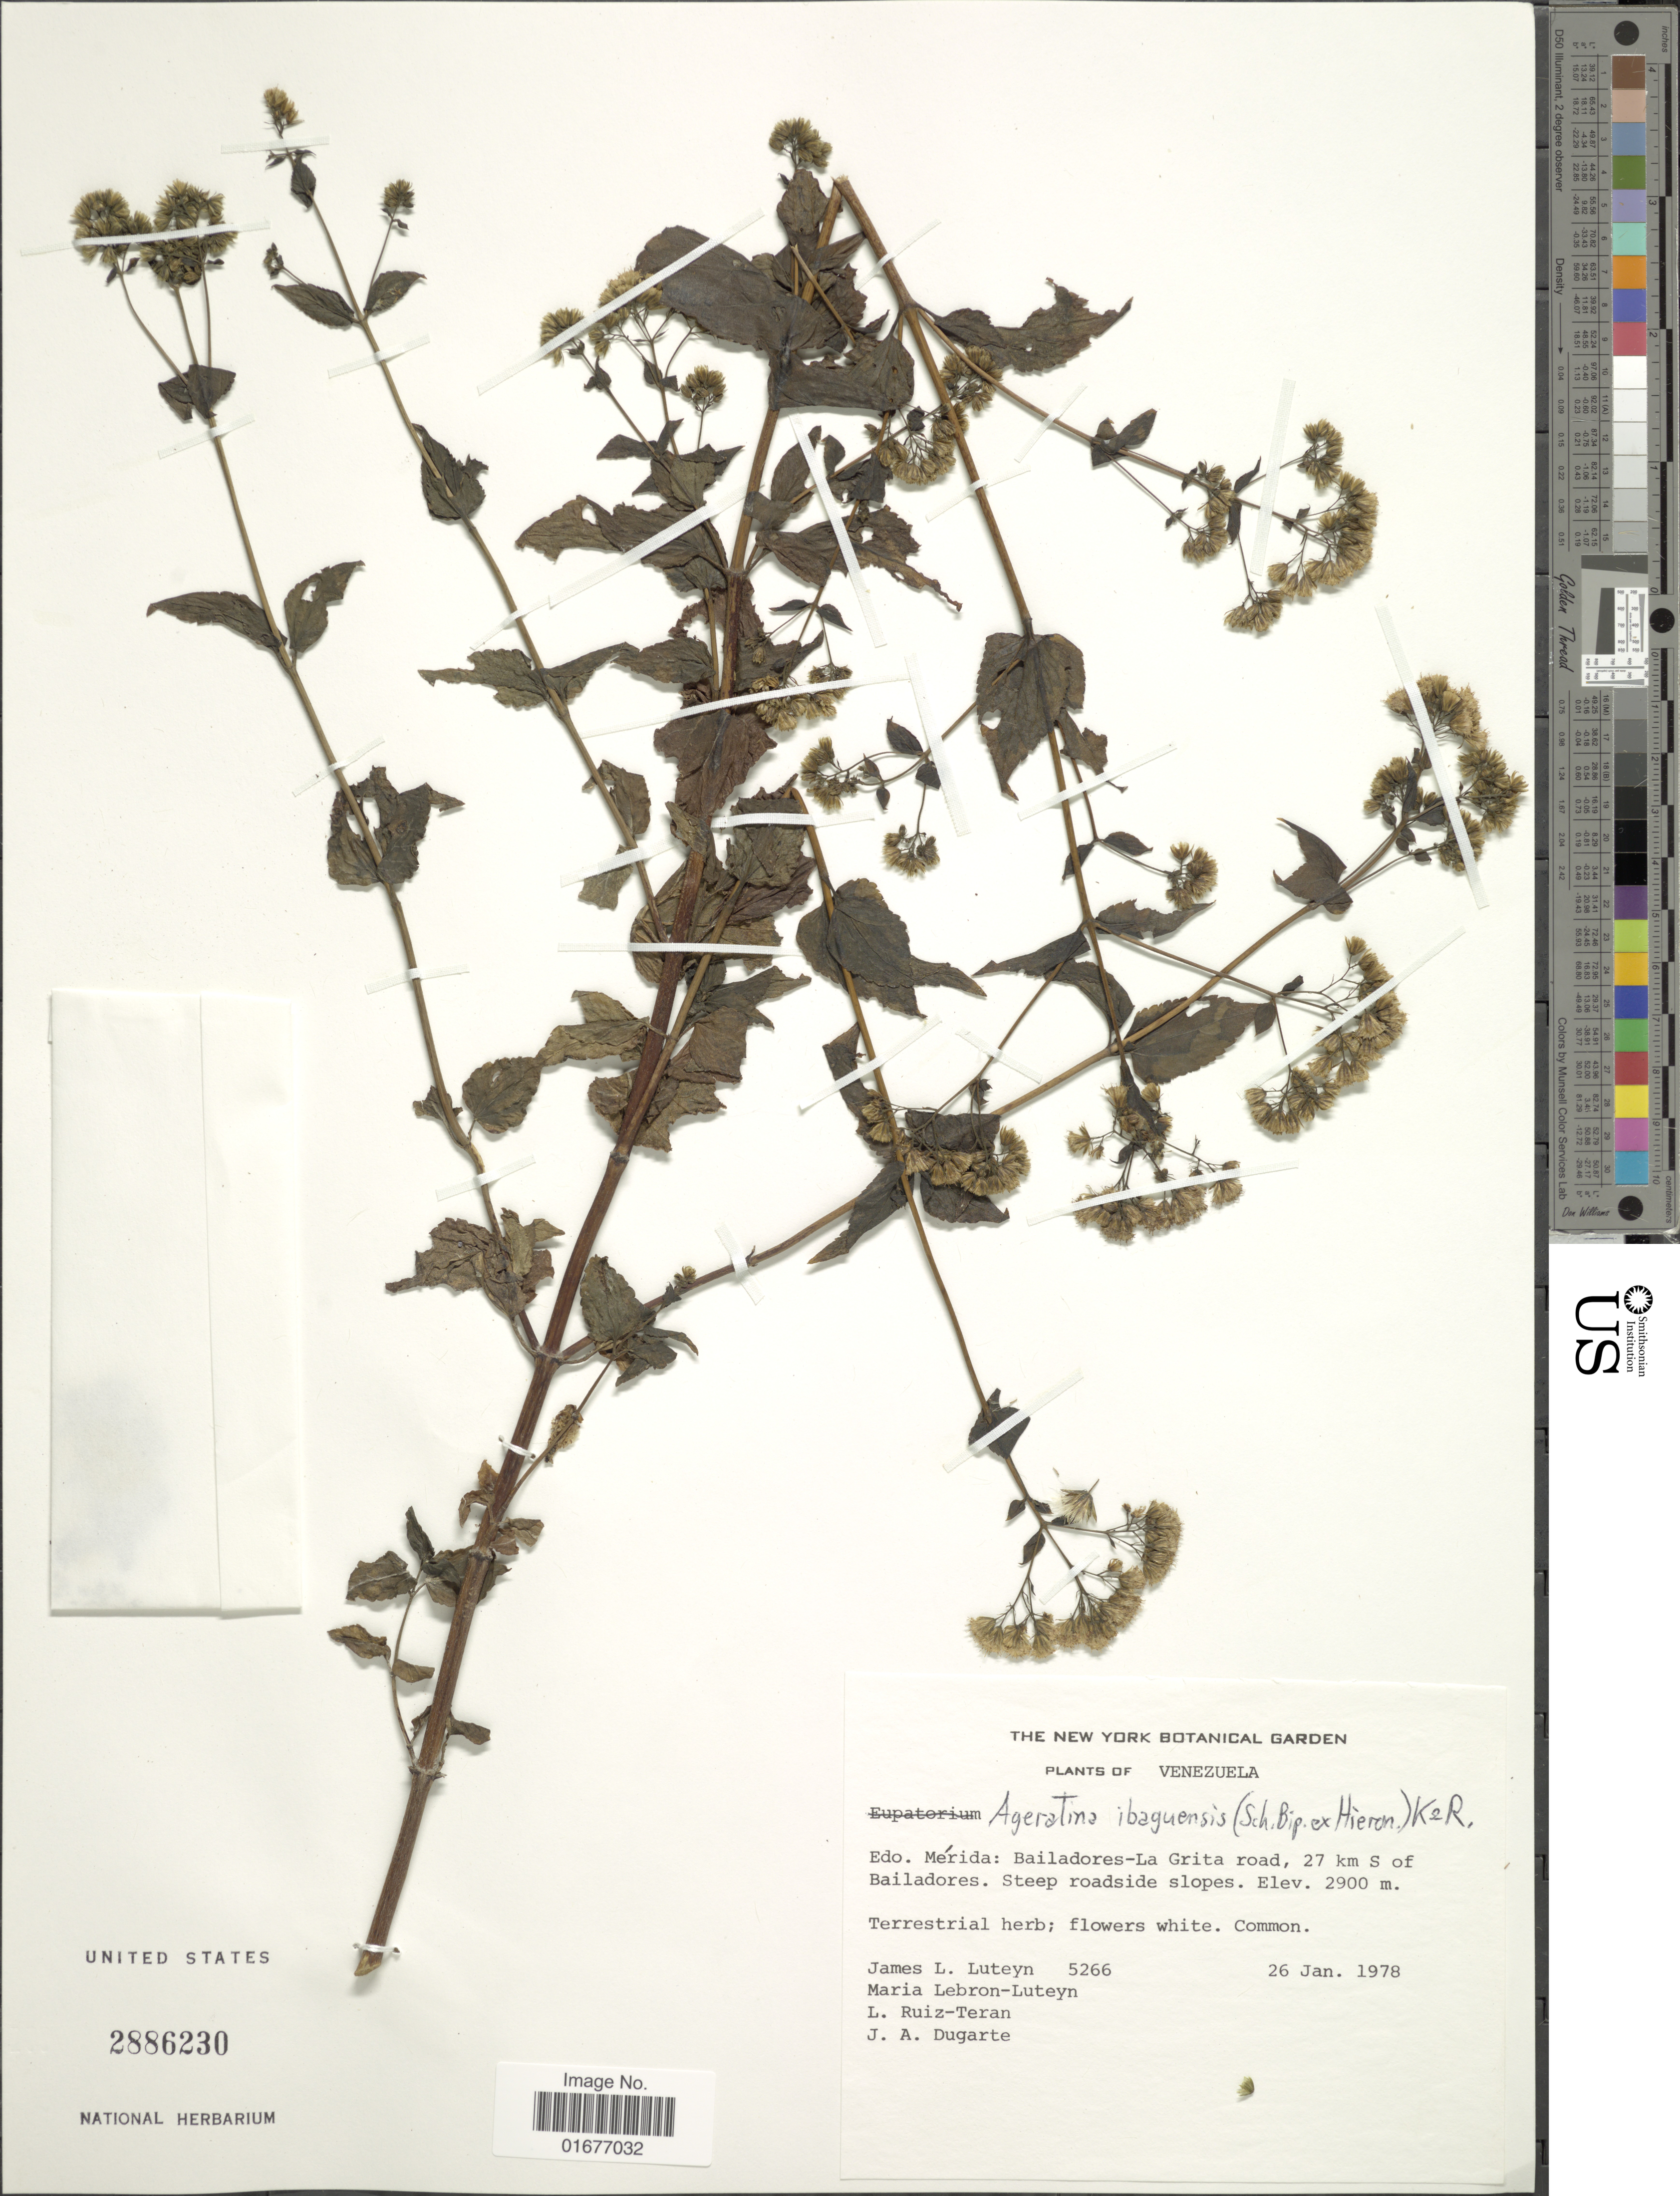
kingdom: Plantae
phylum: Tracheophyta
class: Magnoliopsida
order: Asterales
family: Asteraceae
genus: Ageratina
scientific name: Ageratina ibaguensis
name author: (Sch. Bip. ex Hieron.) R.M. King & H. Rob.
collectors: J. L. Luteyn, M. L. Lebrón-Luteyn, L. E. Ruíz-Terán & J. Dugarte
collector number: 5266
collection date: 1978-01-26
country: Venezuela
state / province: Mérida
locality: Edo. Merida: Bailadores-La Grita road, 27 km S of Bailadores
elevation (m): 2900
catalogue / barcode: US 2886230